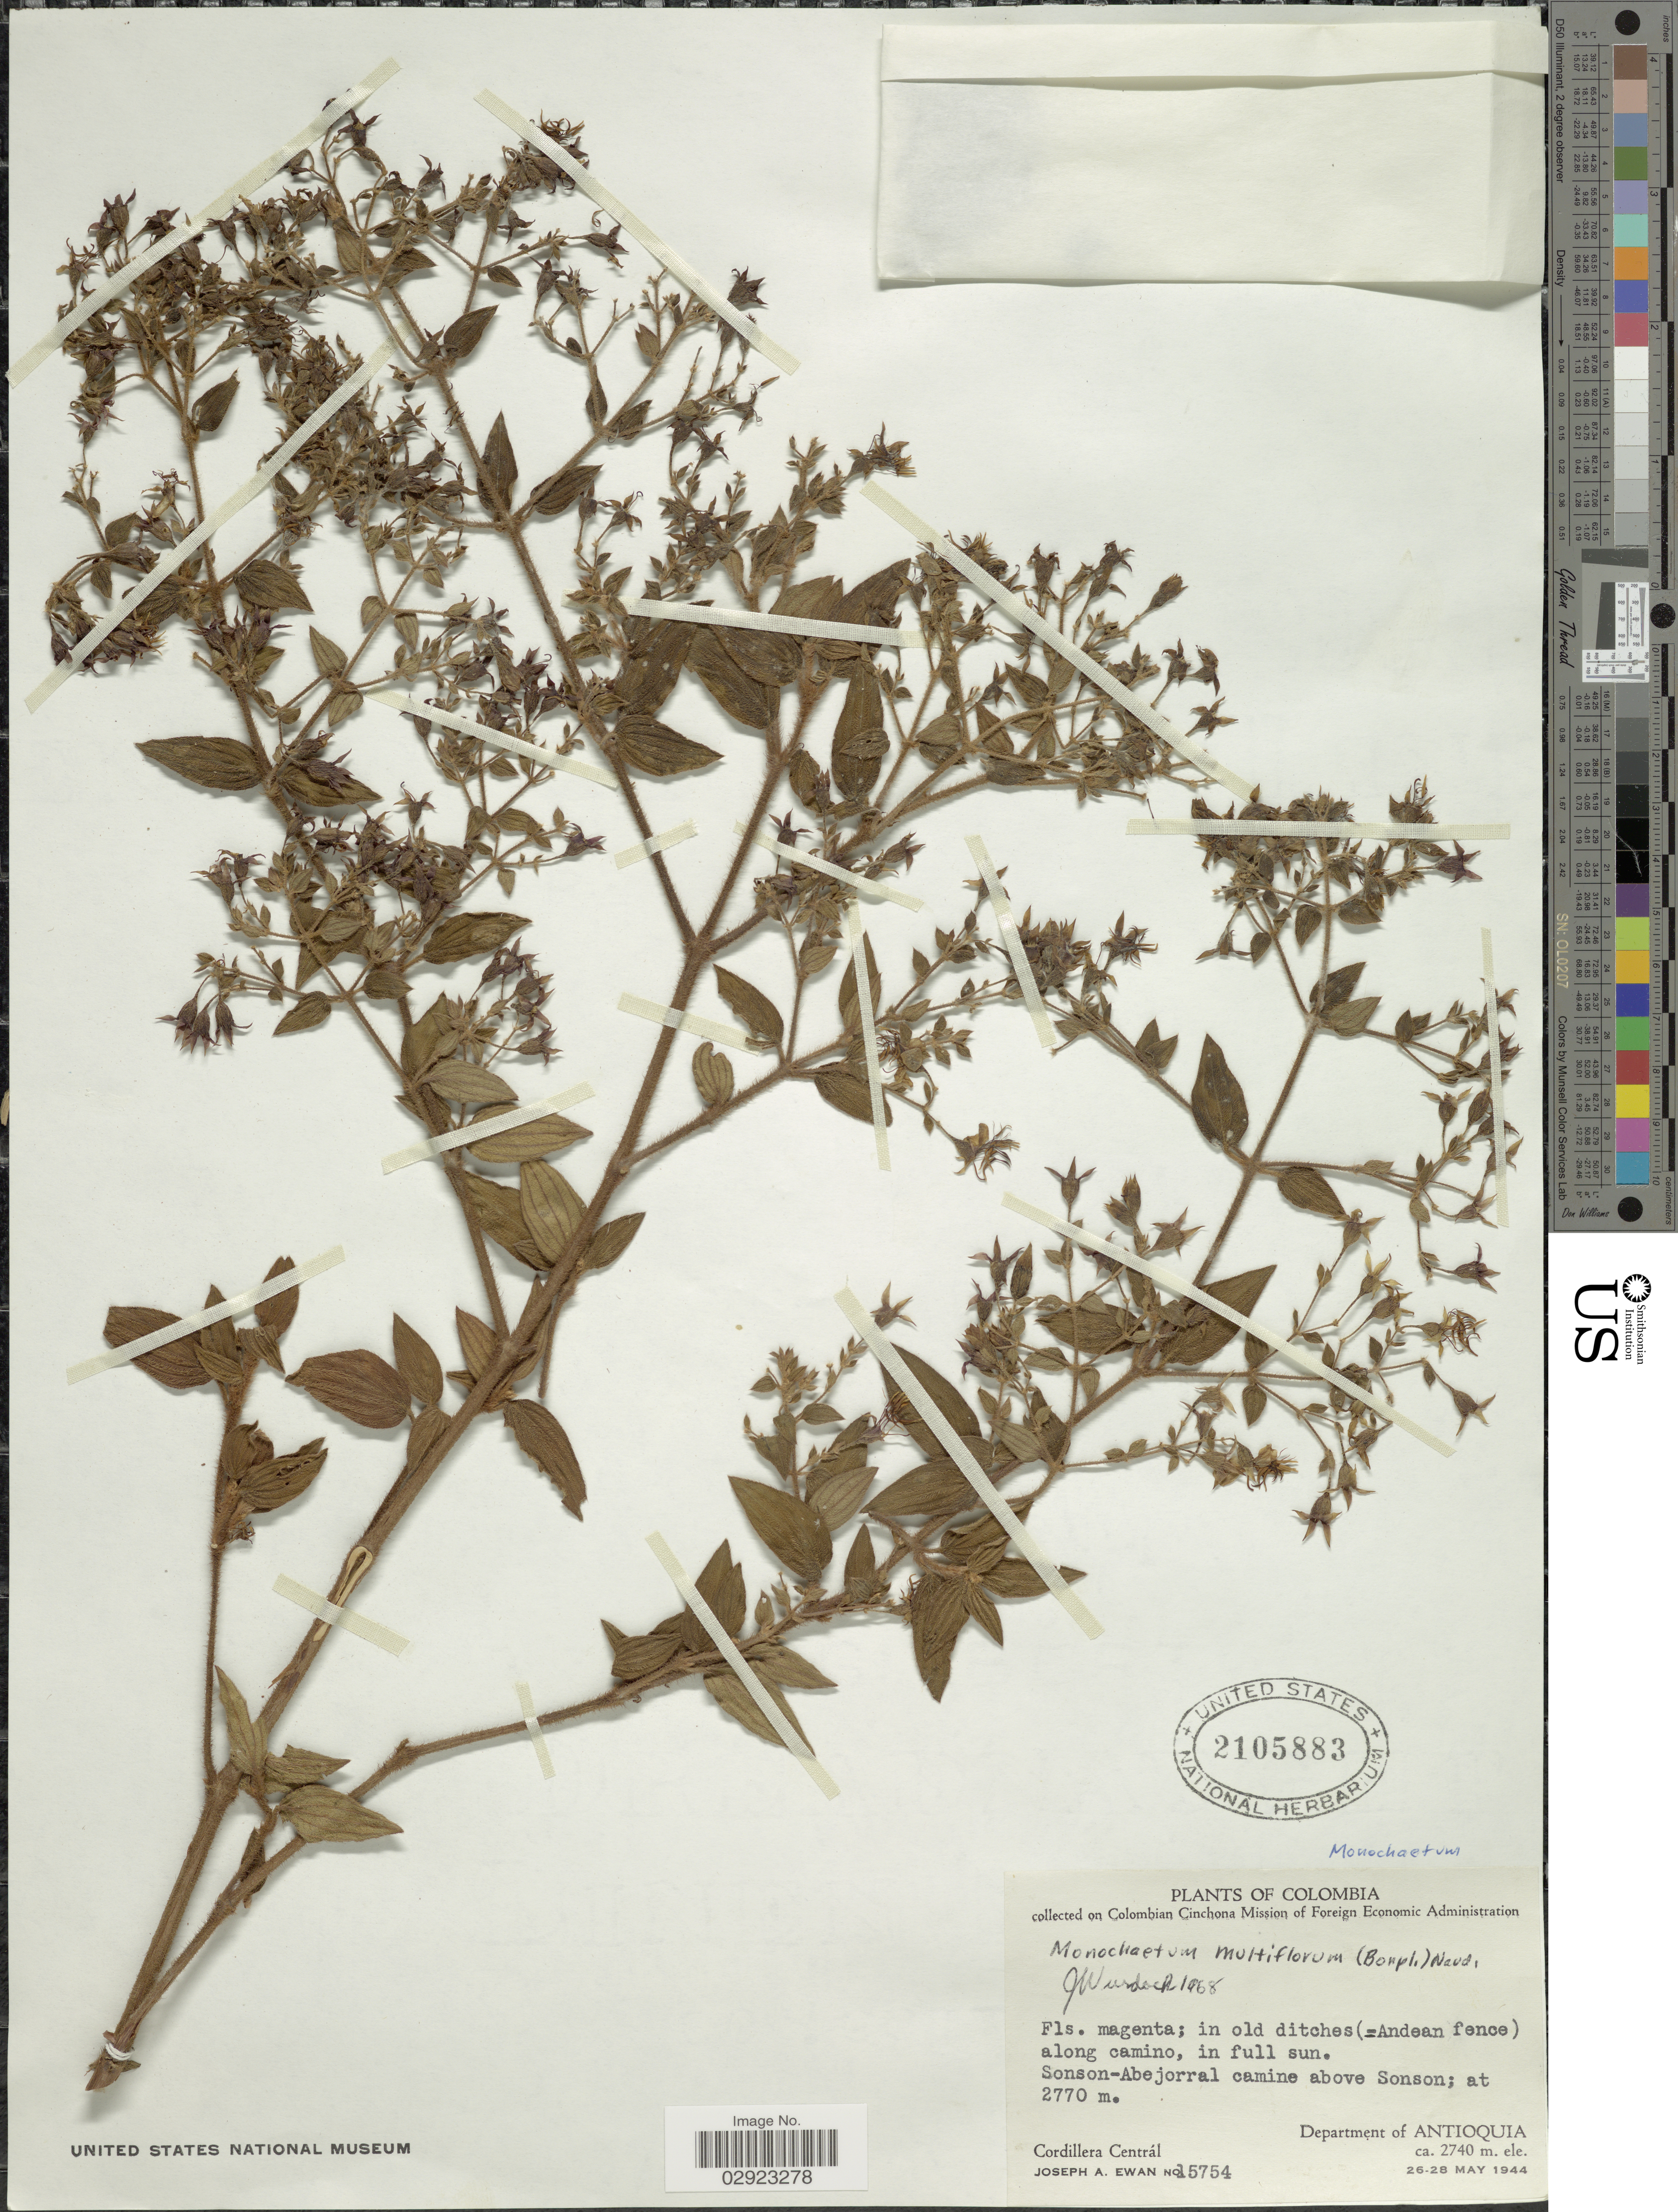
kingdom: Plantae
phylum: Tracheophyta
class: Magnoliopsida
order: Myrtales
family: Melastomataceae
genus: Monochaetum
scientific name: Monochaetum multiflorum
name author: (Bonpl.) Naudin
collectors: J. A. Ewan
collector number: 15754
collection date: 1944-05-26/1944-05-28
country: Colombia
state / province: Antioquia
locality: Sonson-Abejorral camine above Sonson; Cordillera Centrál. Department of Antioquia.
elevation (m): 2770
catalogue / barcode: US 2105883